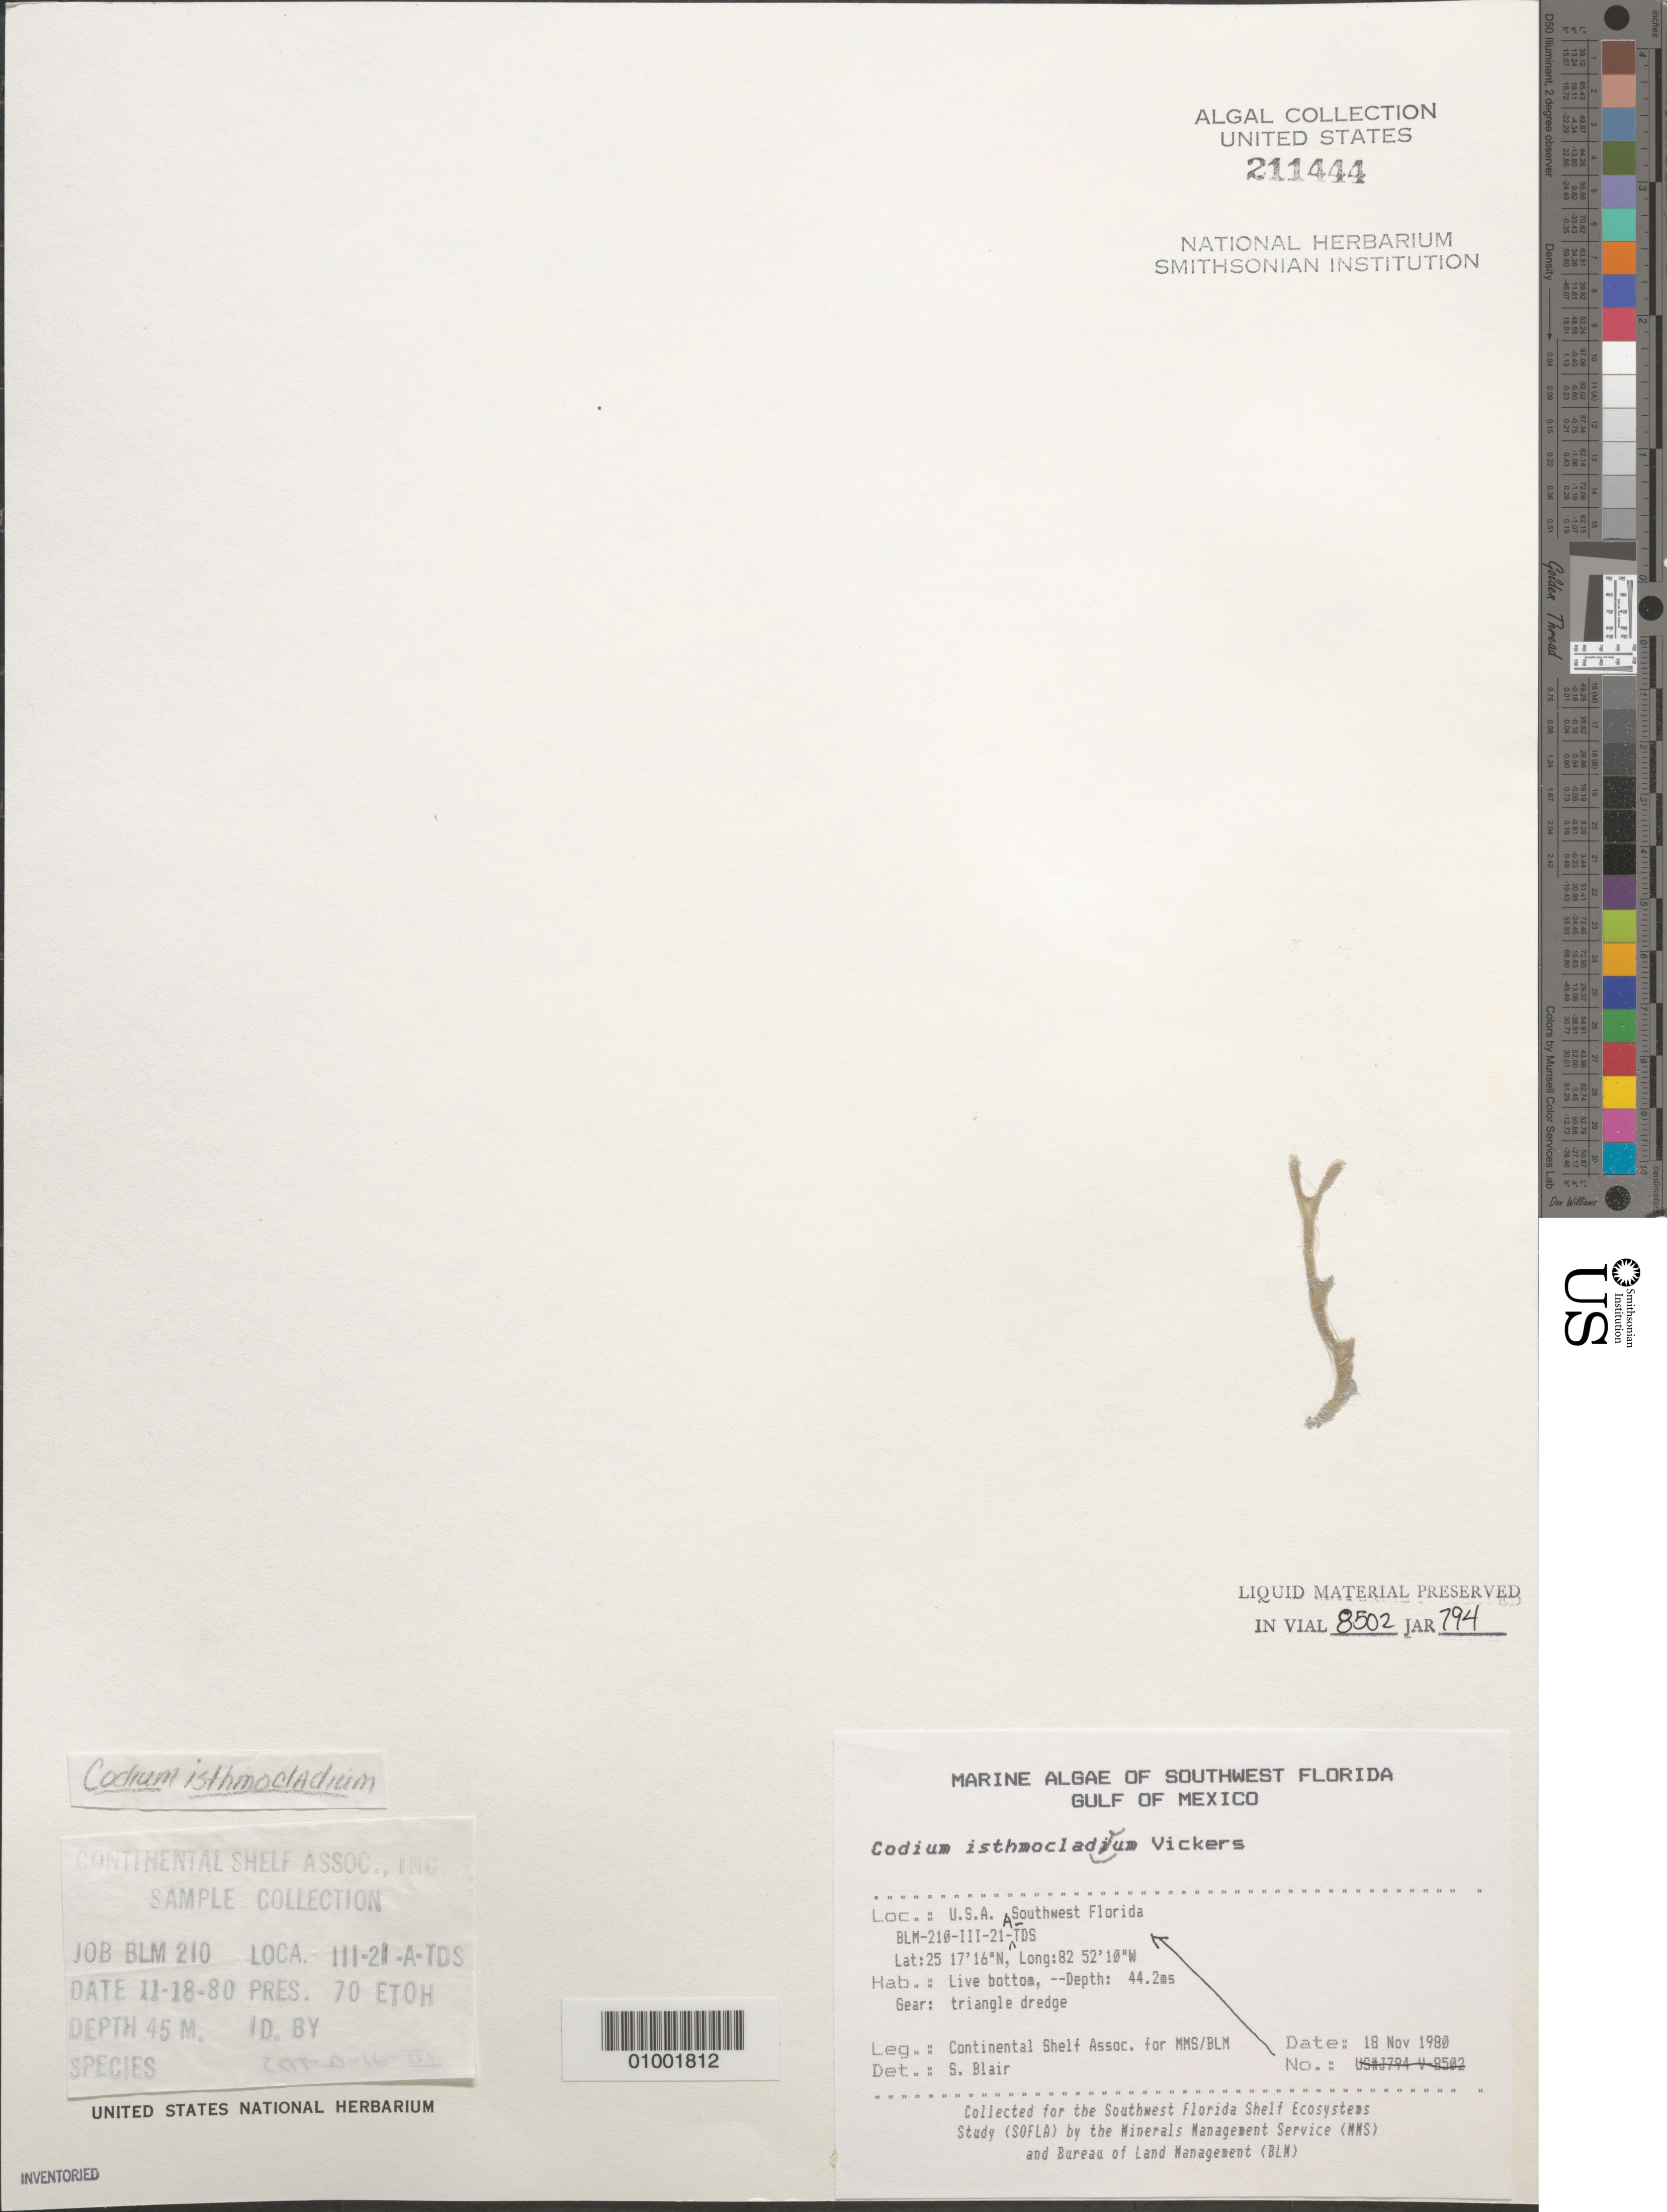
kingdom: Plantae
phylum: Chlorophyta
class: Ulvophyceae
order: Bryopsidales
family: Codiaceae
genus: Codium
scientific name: Codium isthmocladum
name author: Vickers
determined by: Blair, S. M.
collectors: Continental Shelf Associates for the MMS/BLM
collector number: BLM-210-III-21-A-TDS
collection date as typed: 18 Nov 1980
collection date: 1980-11-18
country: United States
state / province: Florida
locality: Gulf of Mexico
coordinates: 25 17'16"N, 82 52'10"W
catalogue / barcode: US 211444